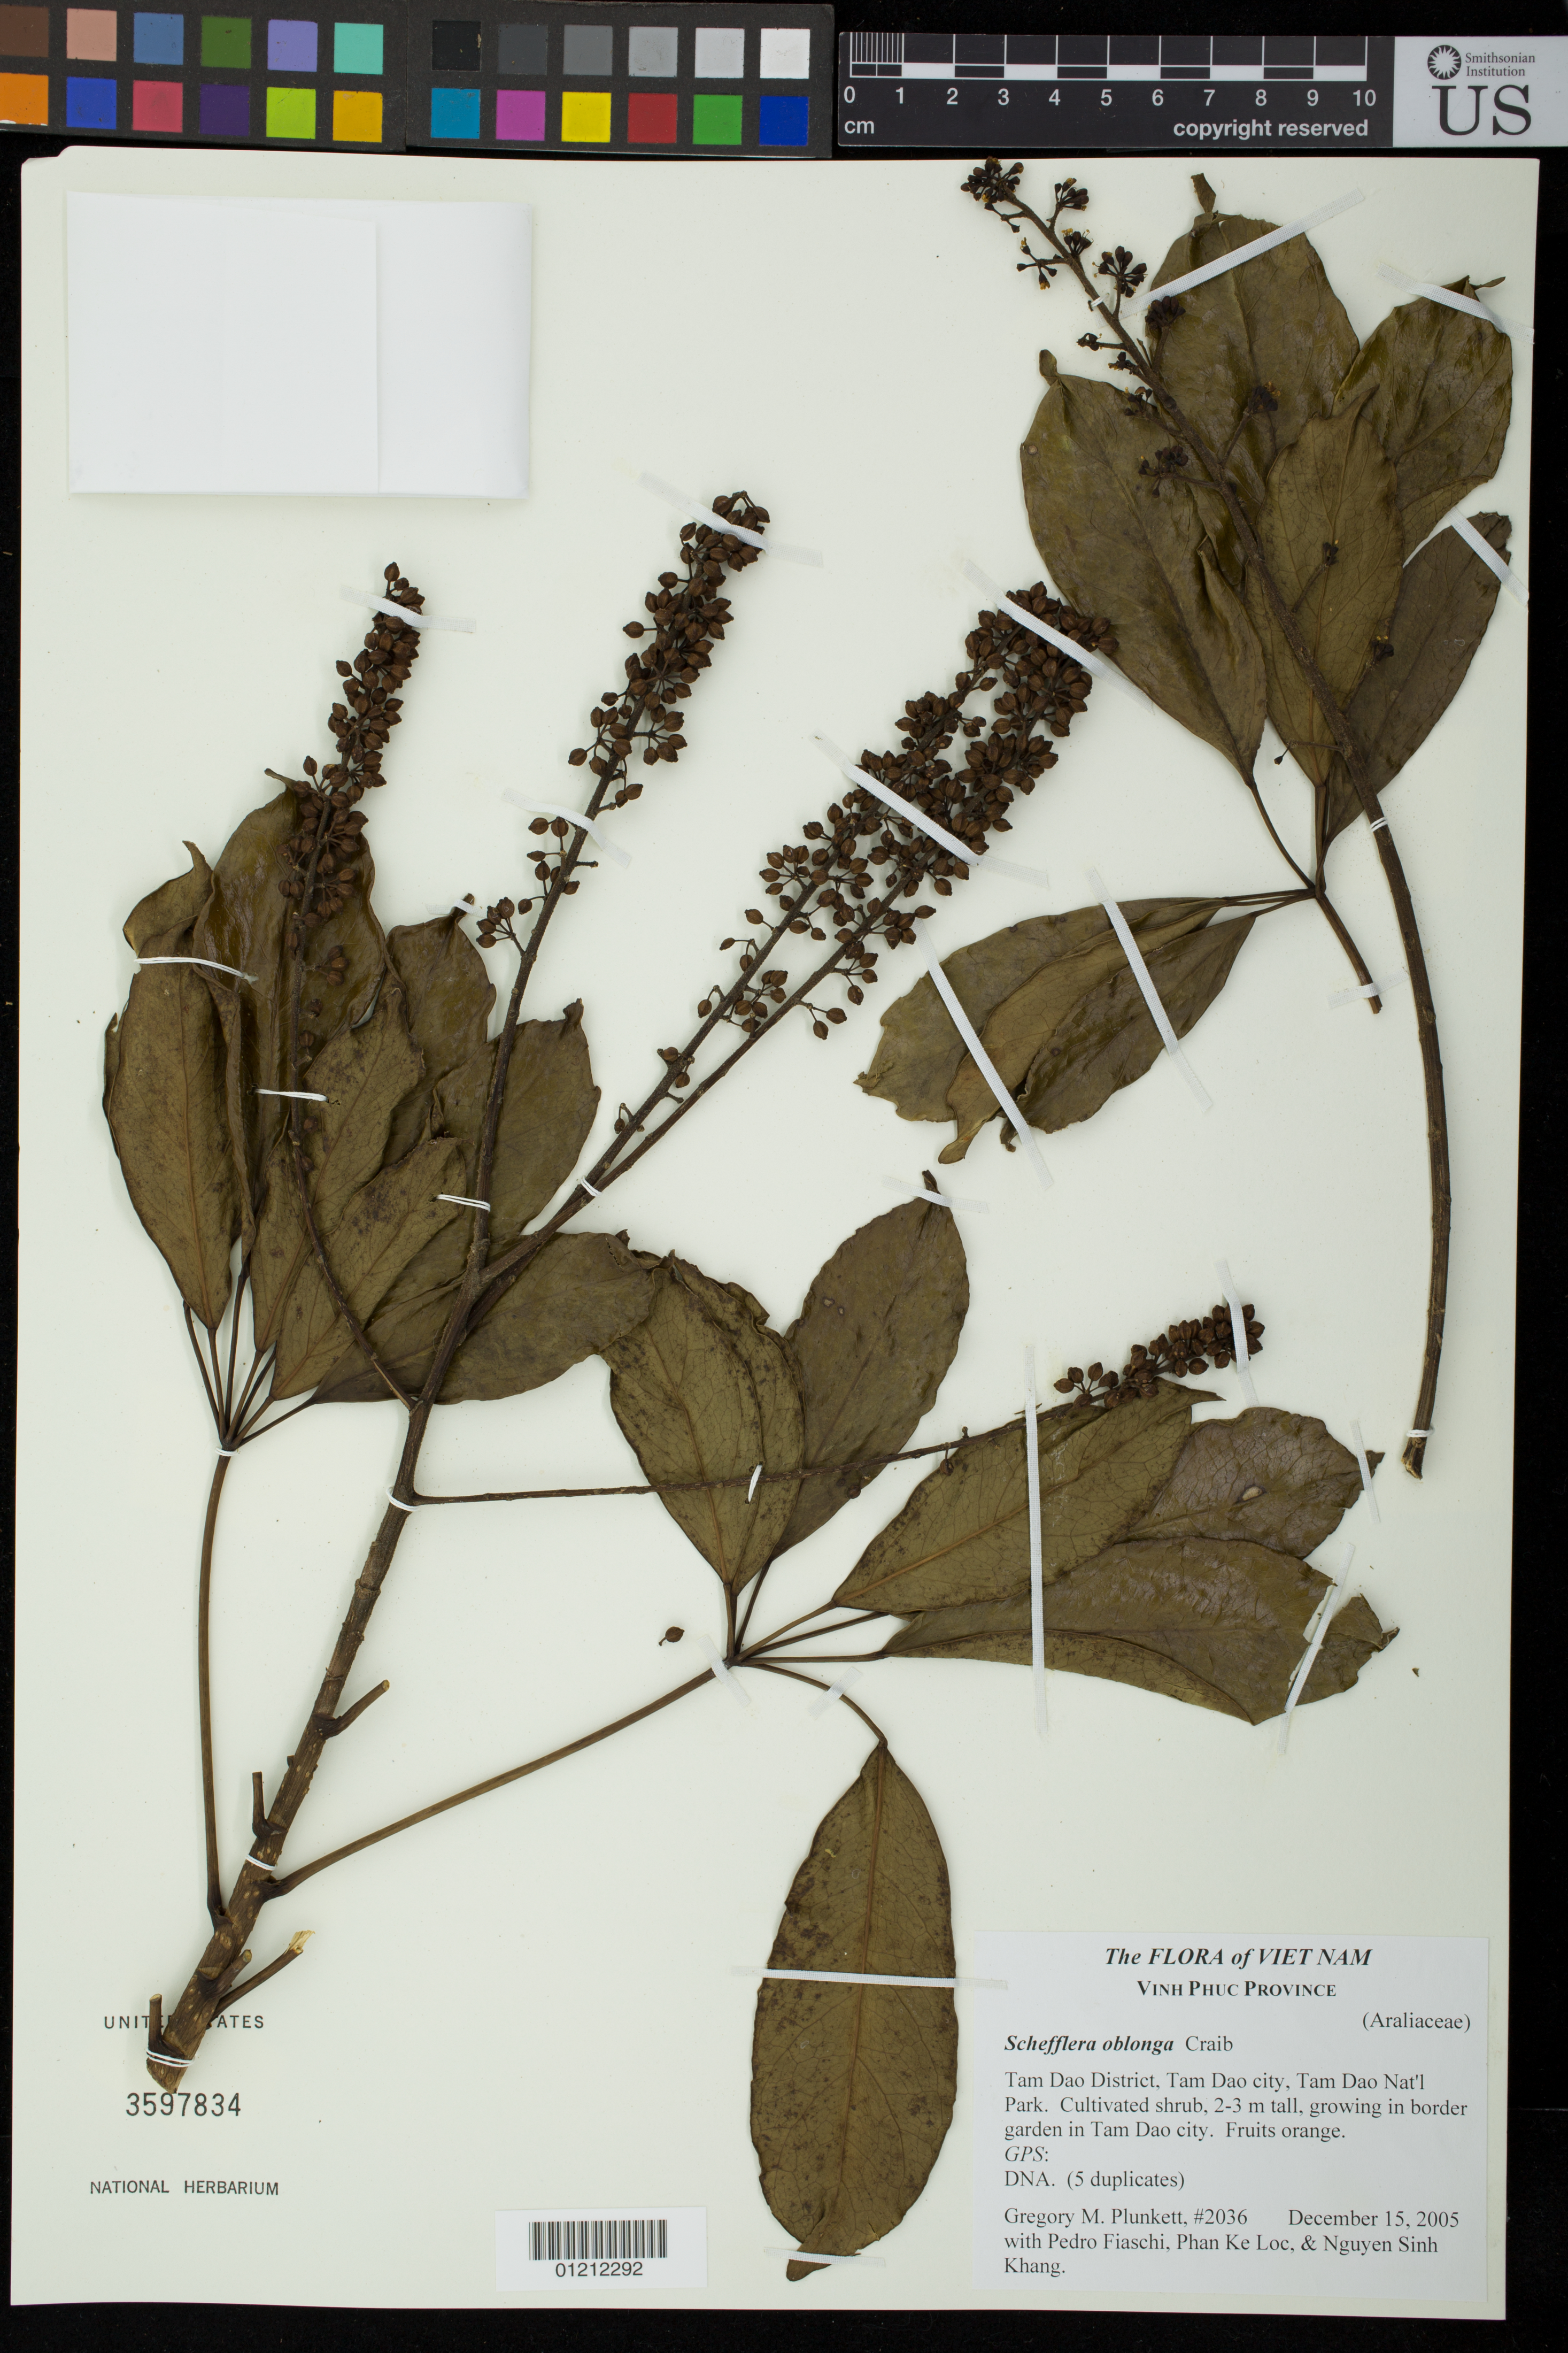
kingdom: Plantae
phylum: Tracheophyta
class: Magnoliopsida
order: Apiales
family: Araliaceae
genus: Schefflera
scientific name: Schefflera oblonga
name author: Craib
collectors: G. M. Plunkett, P. Fiaschi, Phan Kê Lôc & S. K. Nguyên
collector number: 2036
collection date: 2005-12-15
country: Vietnam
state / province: Vinh Phuc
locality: Tam Dao District, Tam Dao City, Tam Dao Nat'l Park. Growing in border garden in Tam Dao city.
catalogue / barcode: US 3597834